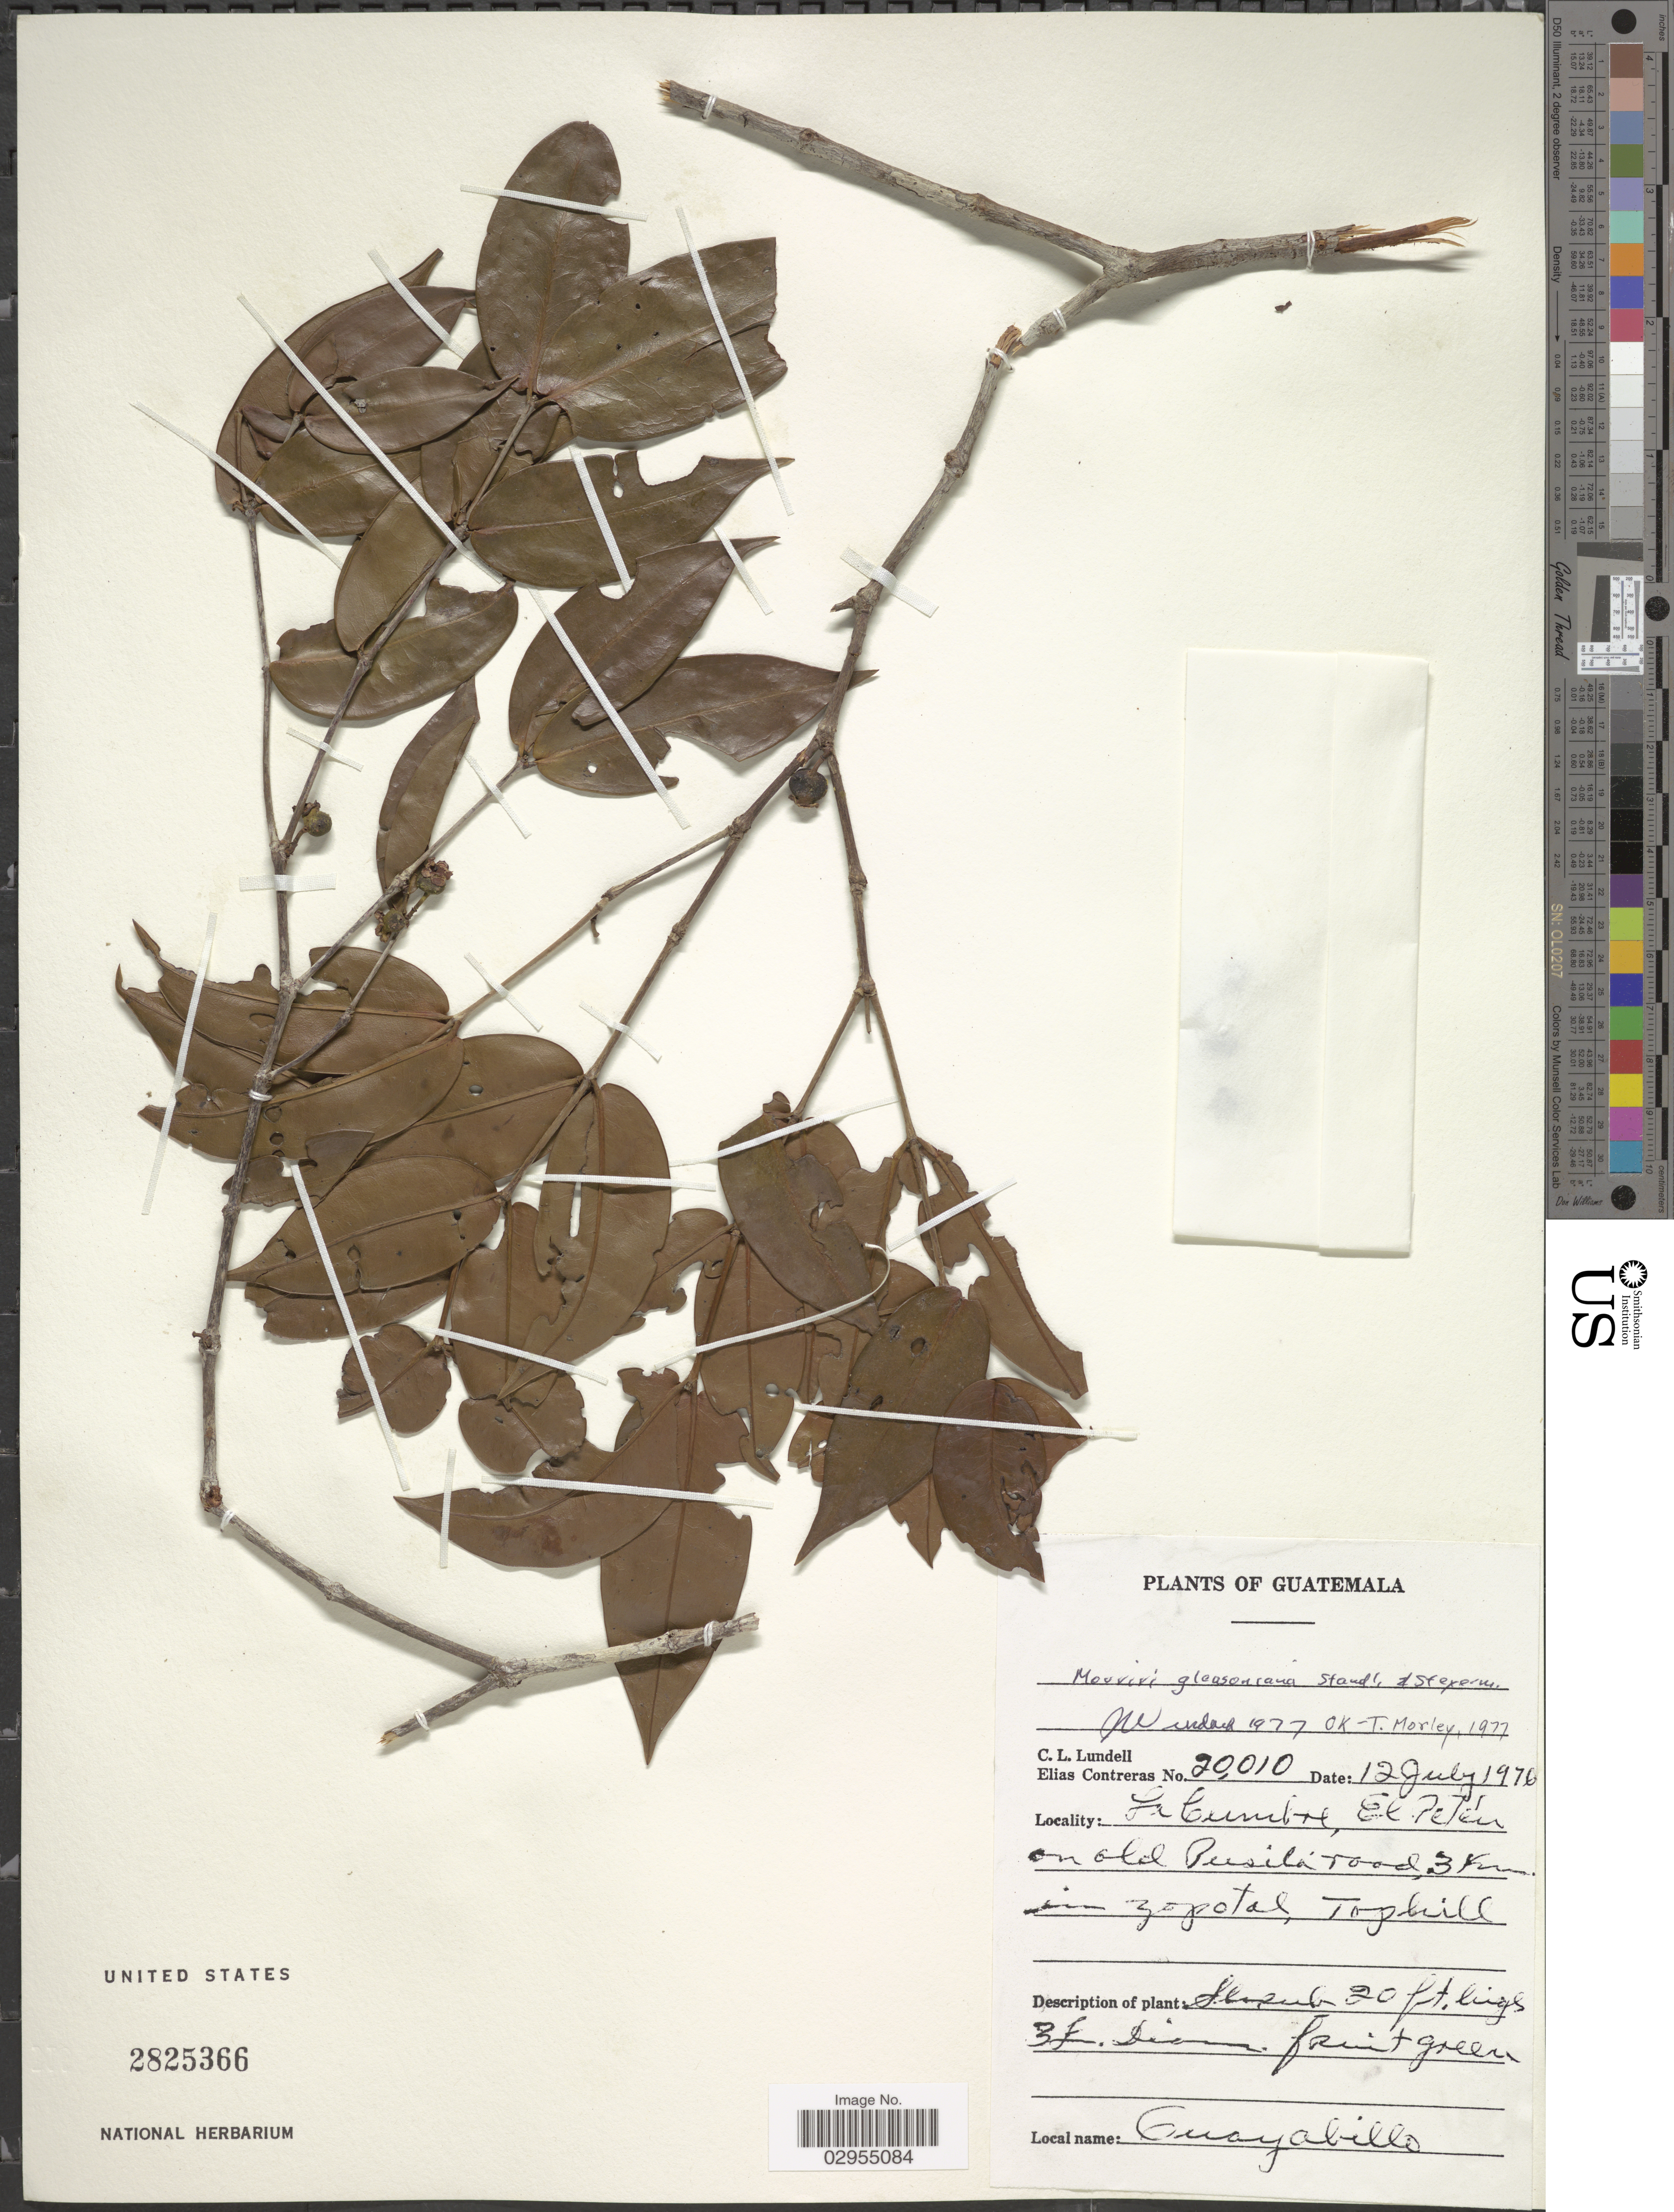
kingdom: Plantae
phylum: Tracheophyta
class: Magnoliopsida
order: Myrtales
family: Melastomataceae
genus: Mouriri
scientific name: Mouriri gleasoniana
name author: Standl.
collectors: C. L. Lundell & E. Contreras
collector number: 20010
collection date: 1976-07-12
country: Guatemala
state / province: El Petén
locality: La Cumbre, on old Pusila road, 3 Km in zopotal, Tophill.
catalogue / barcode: US 2525366